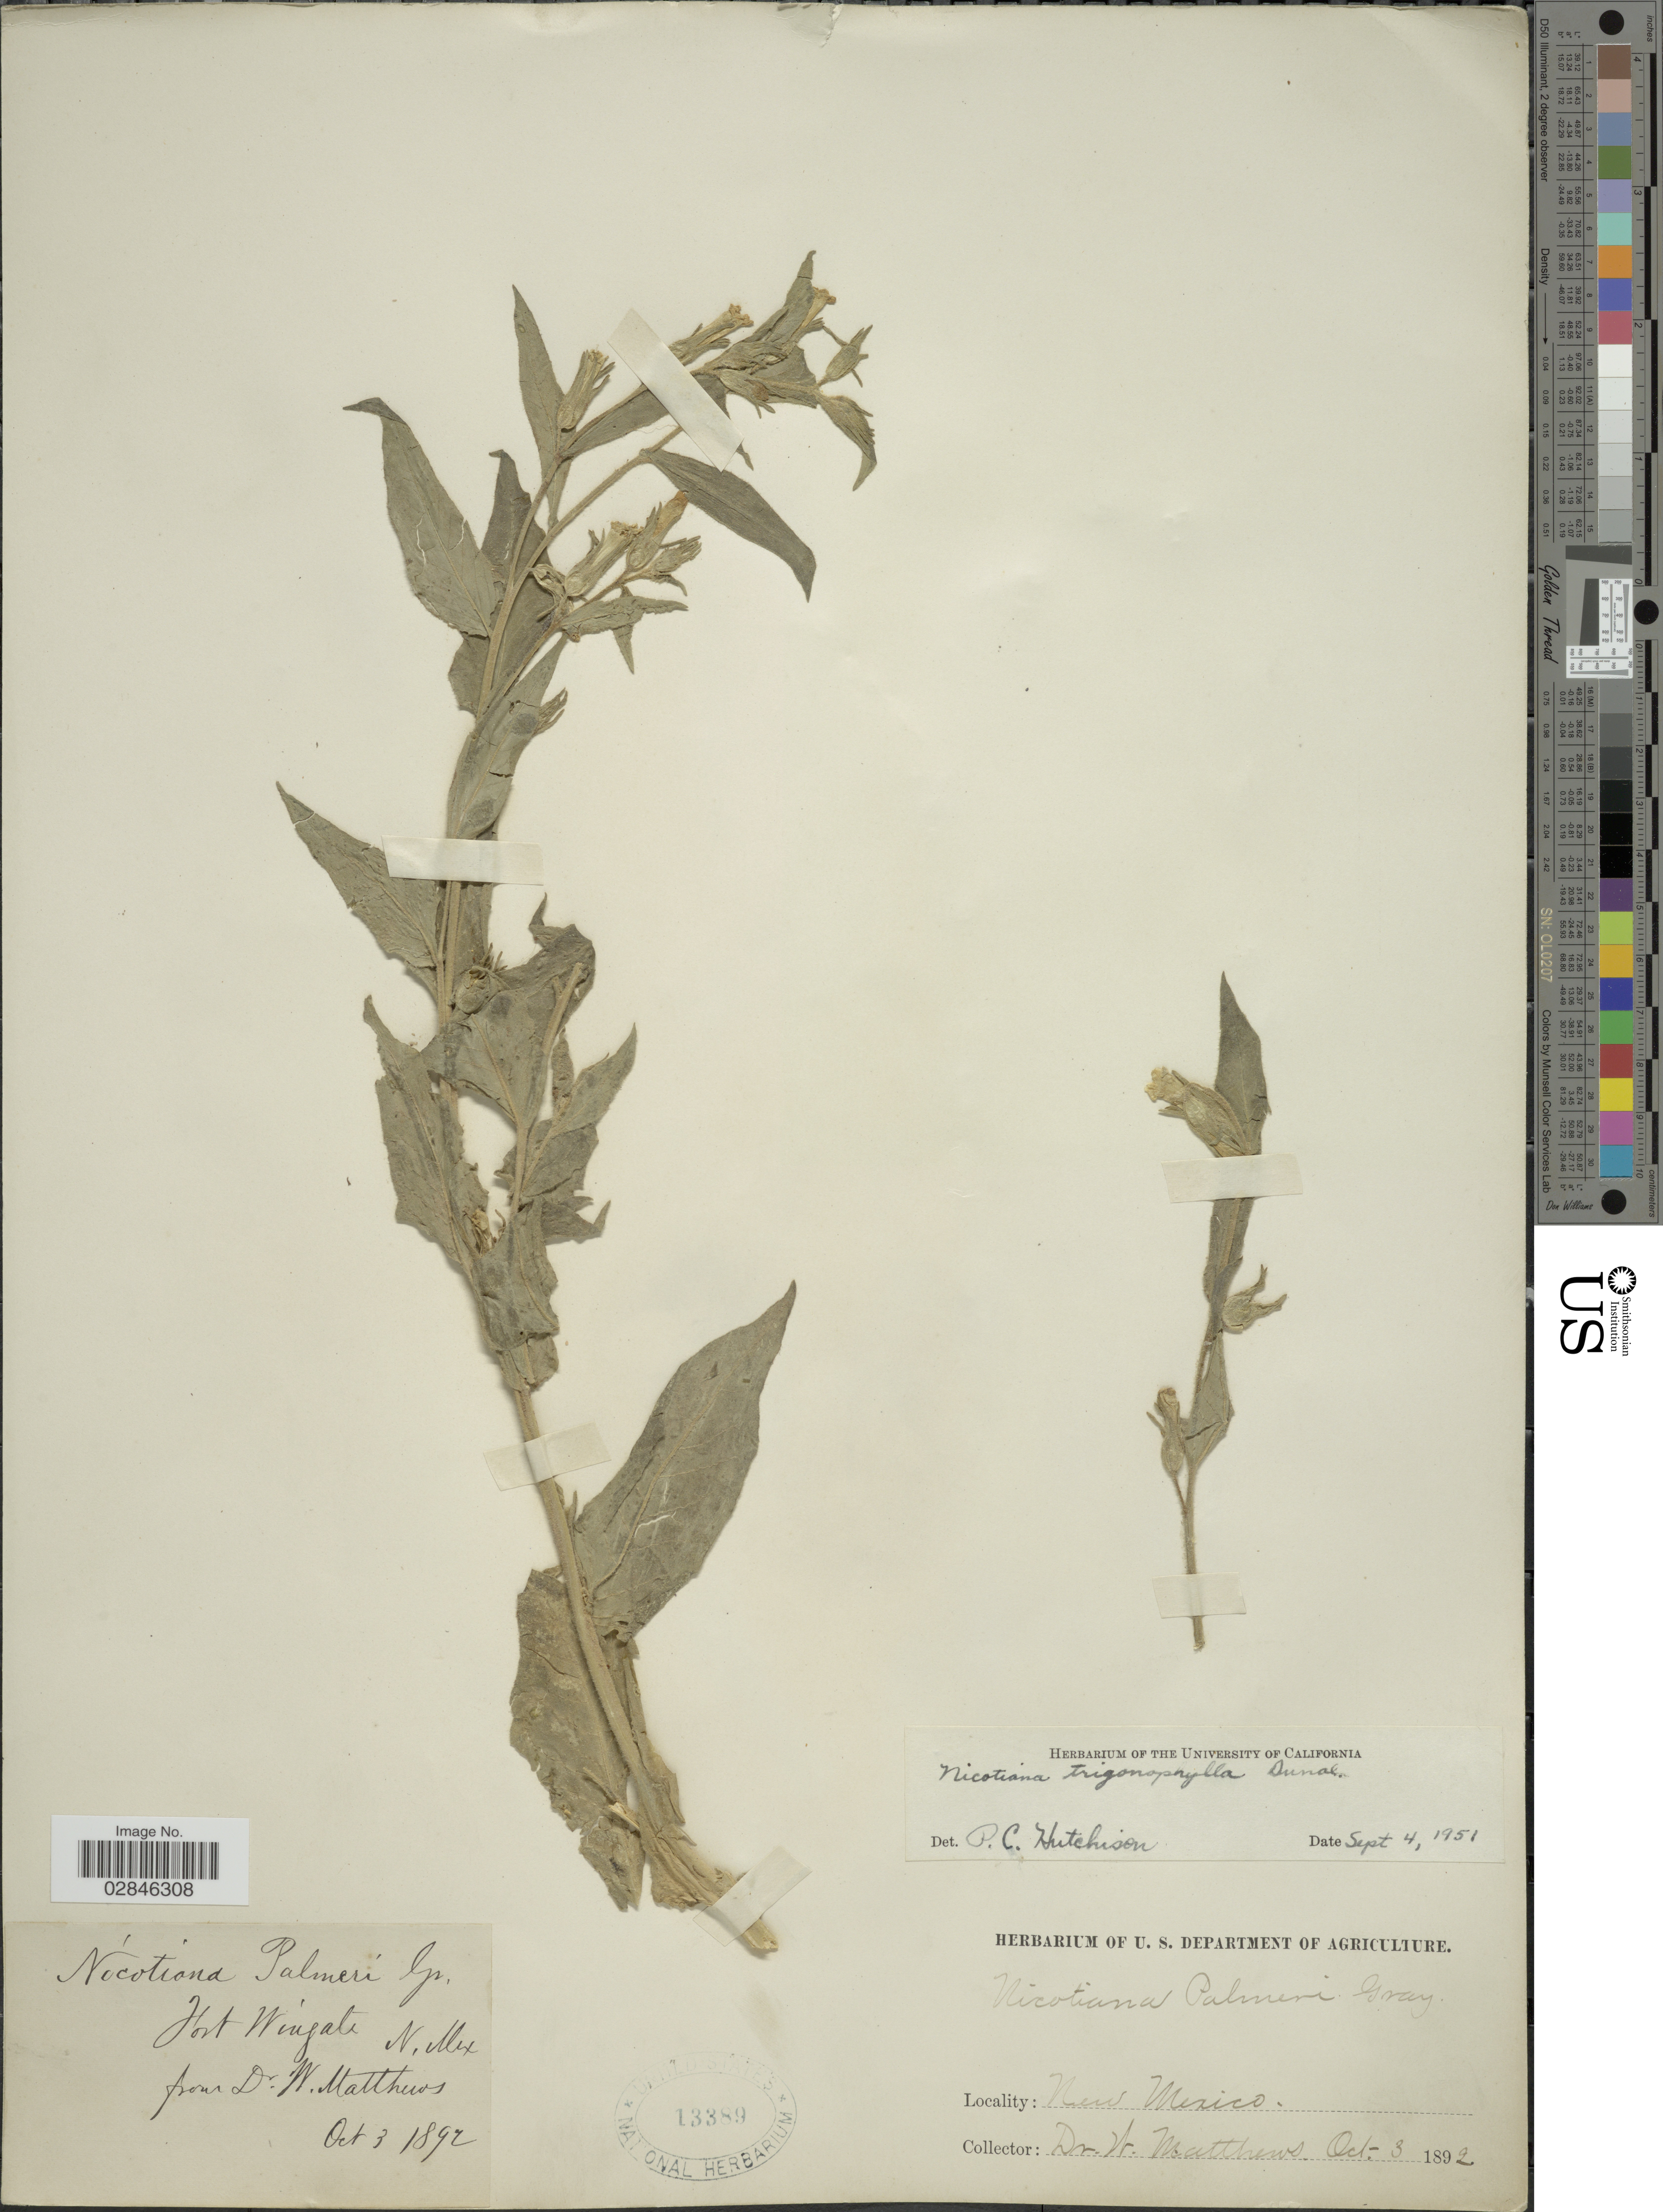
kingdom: Plantae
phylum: Tracheophyta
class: Magnoliopsida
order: Solanales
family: Solanaceae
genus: Nicotiana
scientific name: Nicotiana trigonophylla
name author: Dunal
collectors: W. Matthews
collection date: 1892-10-03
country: United States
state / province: New Mexico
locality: Fort Wingate. N. Mex.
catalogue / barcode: US 13389